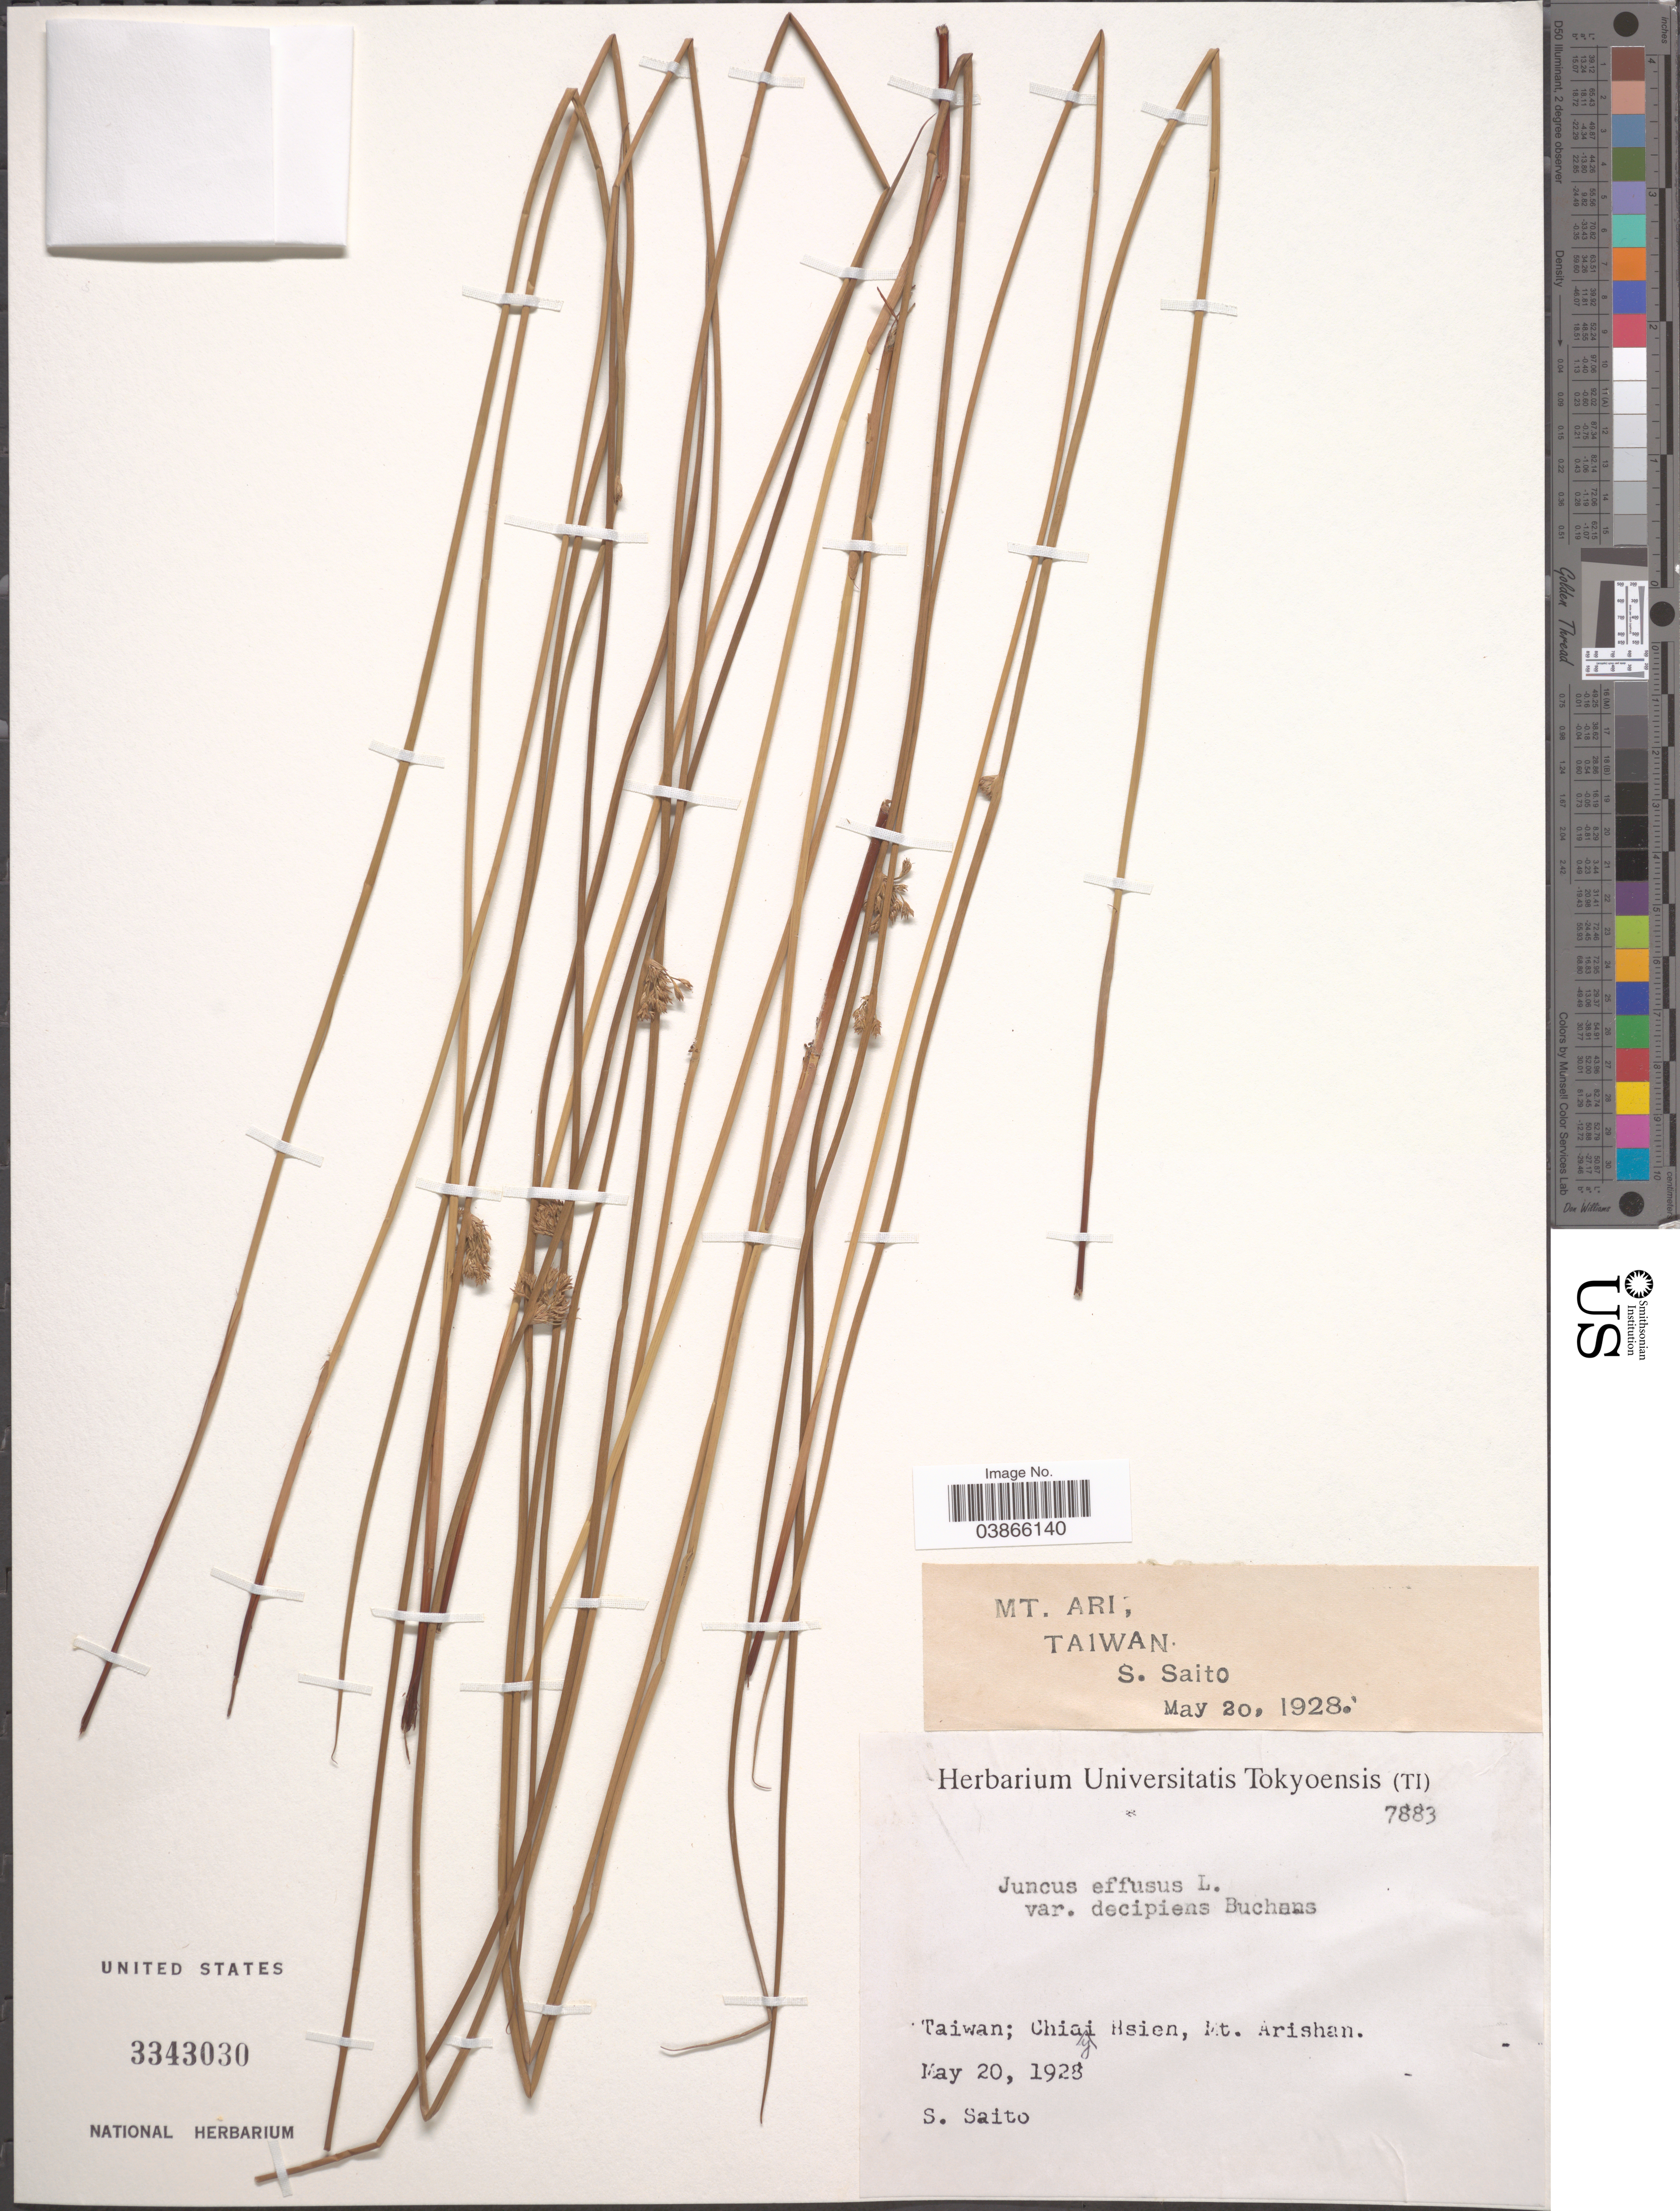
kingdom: Plantae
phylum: Tracheophyta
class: Liliopsida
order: Poales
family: Juncaceae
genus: Juncus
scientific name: Juncus effusus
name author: L.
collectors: S. Saito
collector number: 7883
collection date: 1928-05-20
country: Taiwan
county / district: Chiayi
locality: Chiayi Hsien, Mt. Arishan.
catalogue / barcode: US 3343030